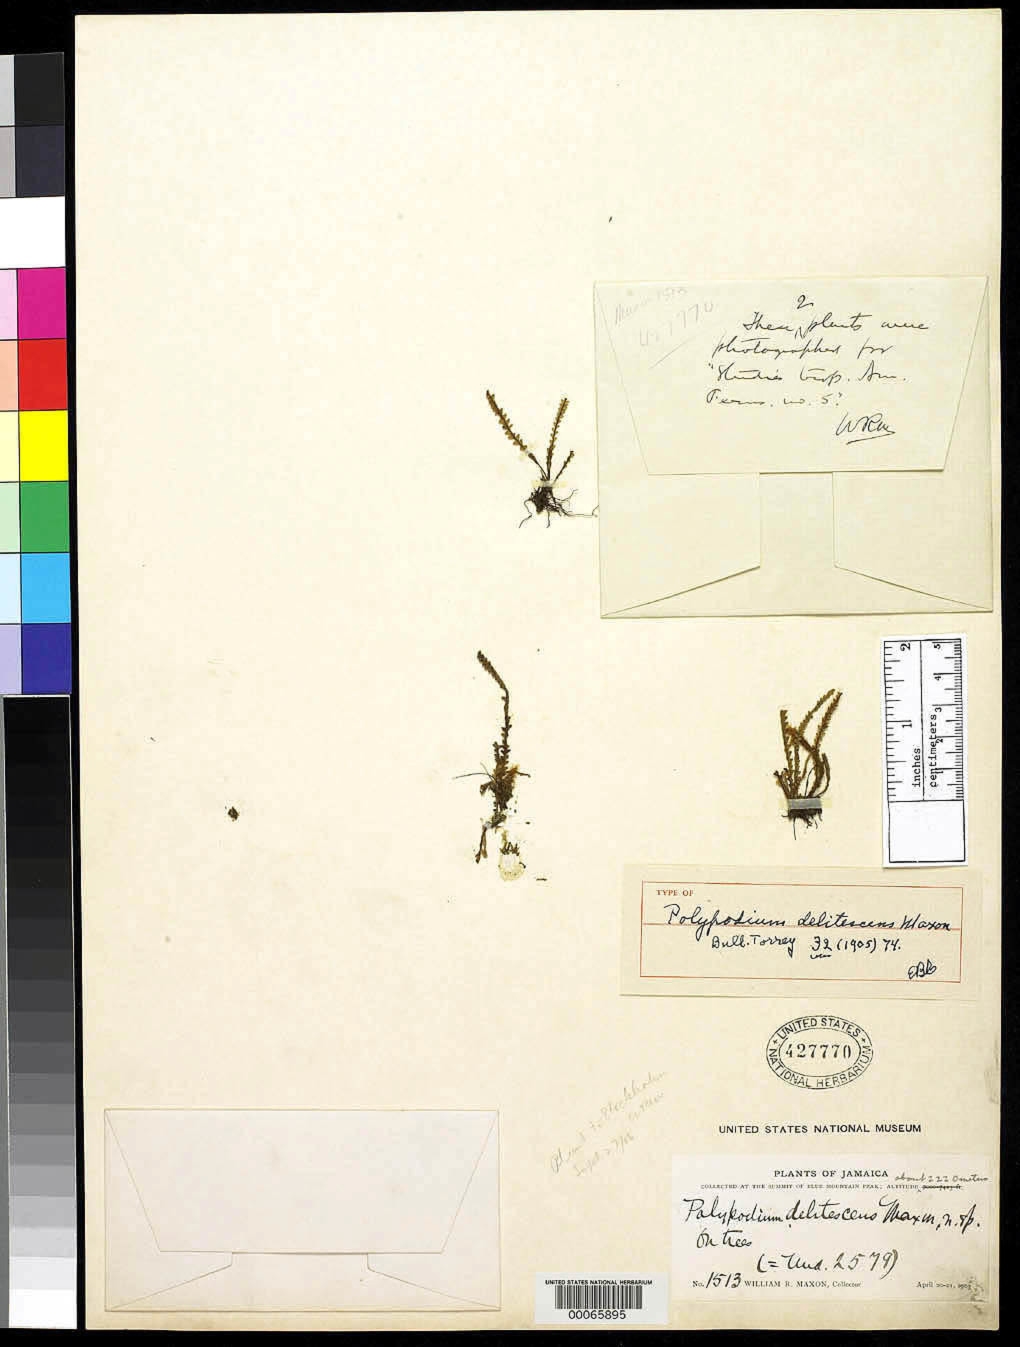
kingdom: Plantae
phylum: Tracheophyta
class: Polypodiopsida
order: Polypodiales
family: Polypodiaceae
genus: Polypodium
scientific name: Polypodium delitescens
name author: Maxon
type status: Lectotype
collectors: W. R. Maxon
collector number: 1513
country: Jamaica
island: Greater Antilles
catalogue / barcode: US 427770